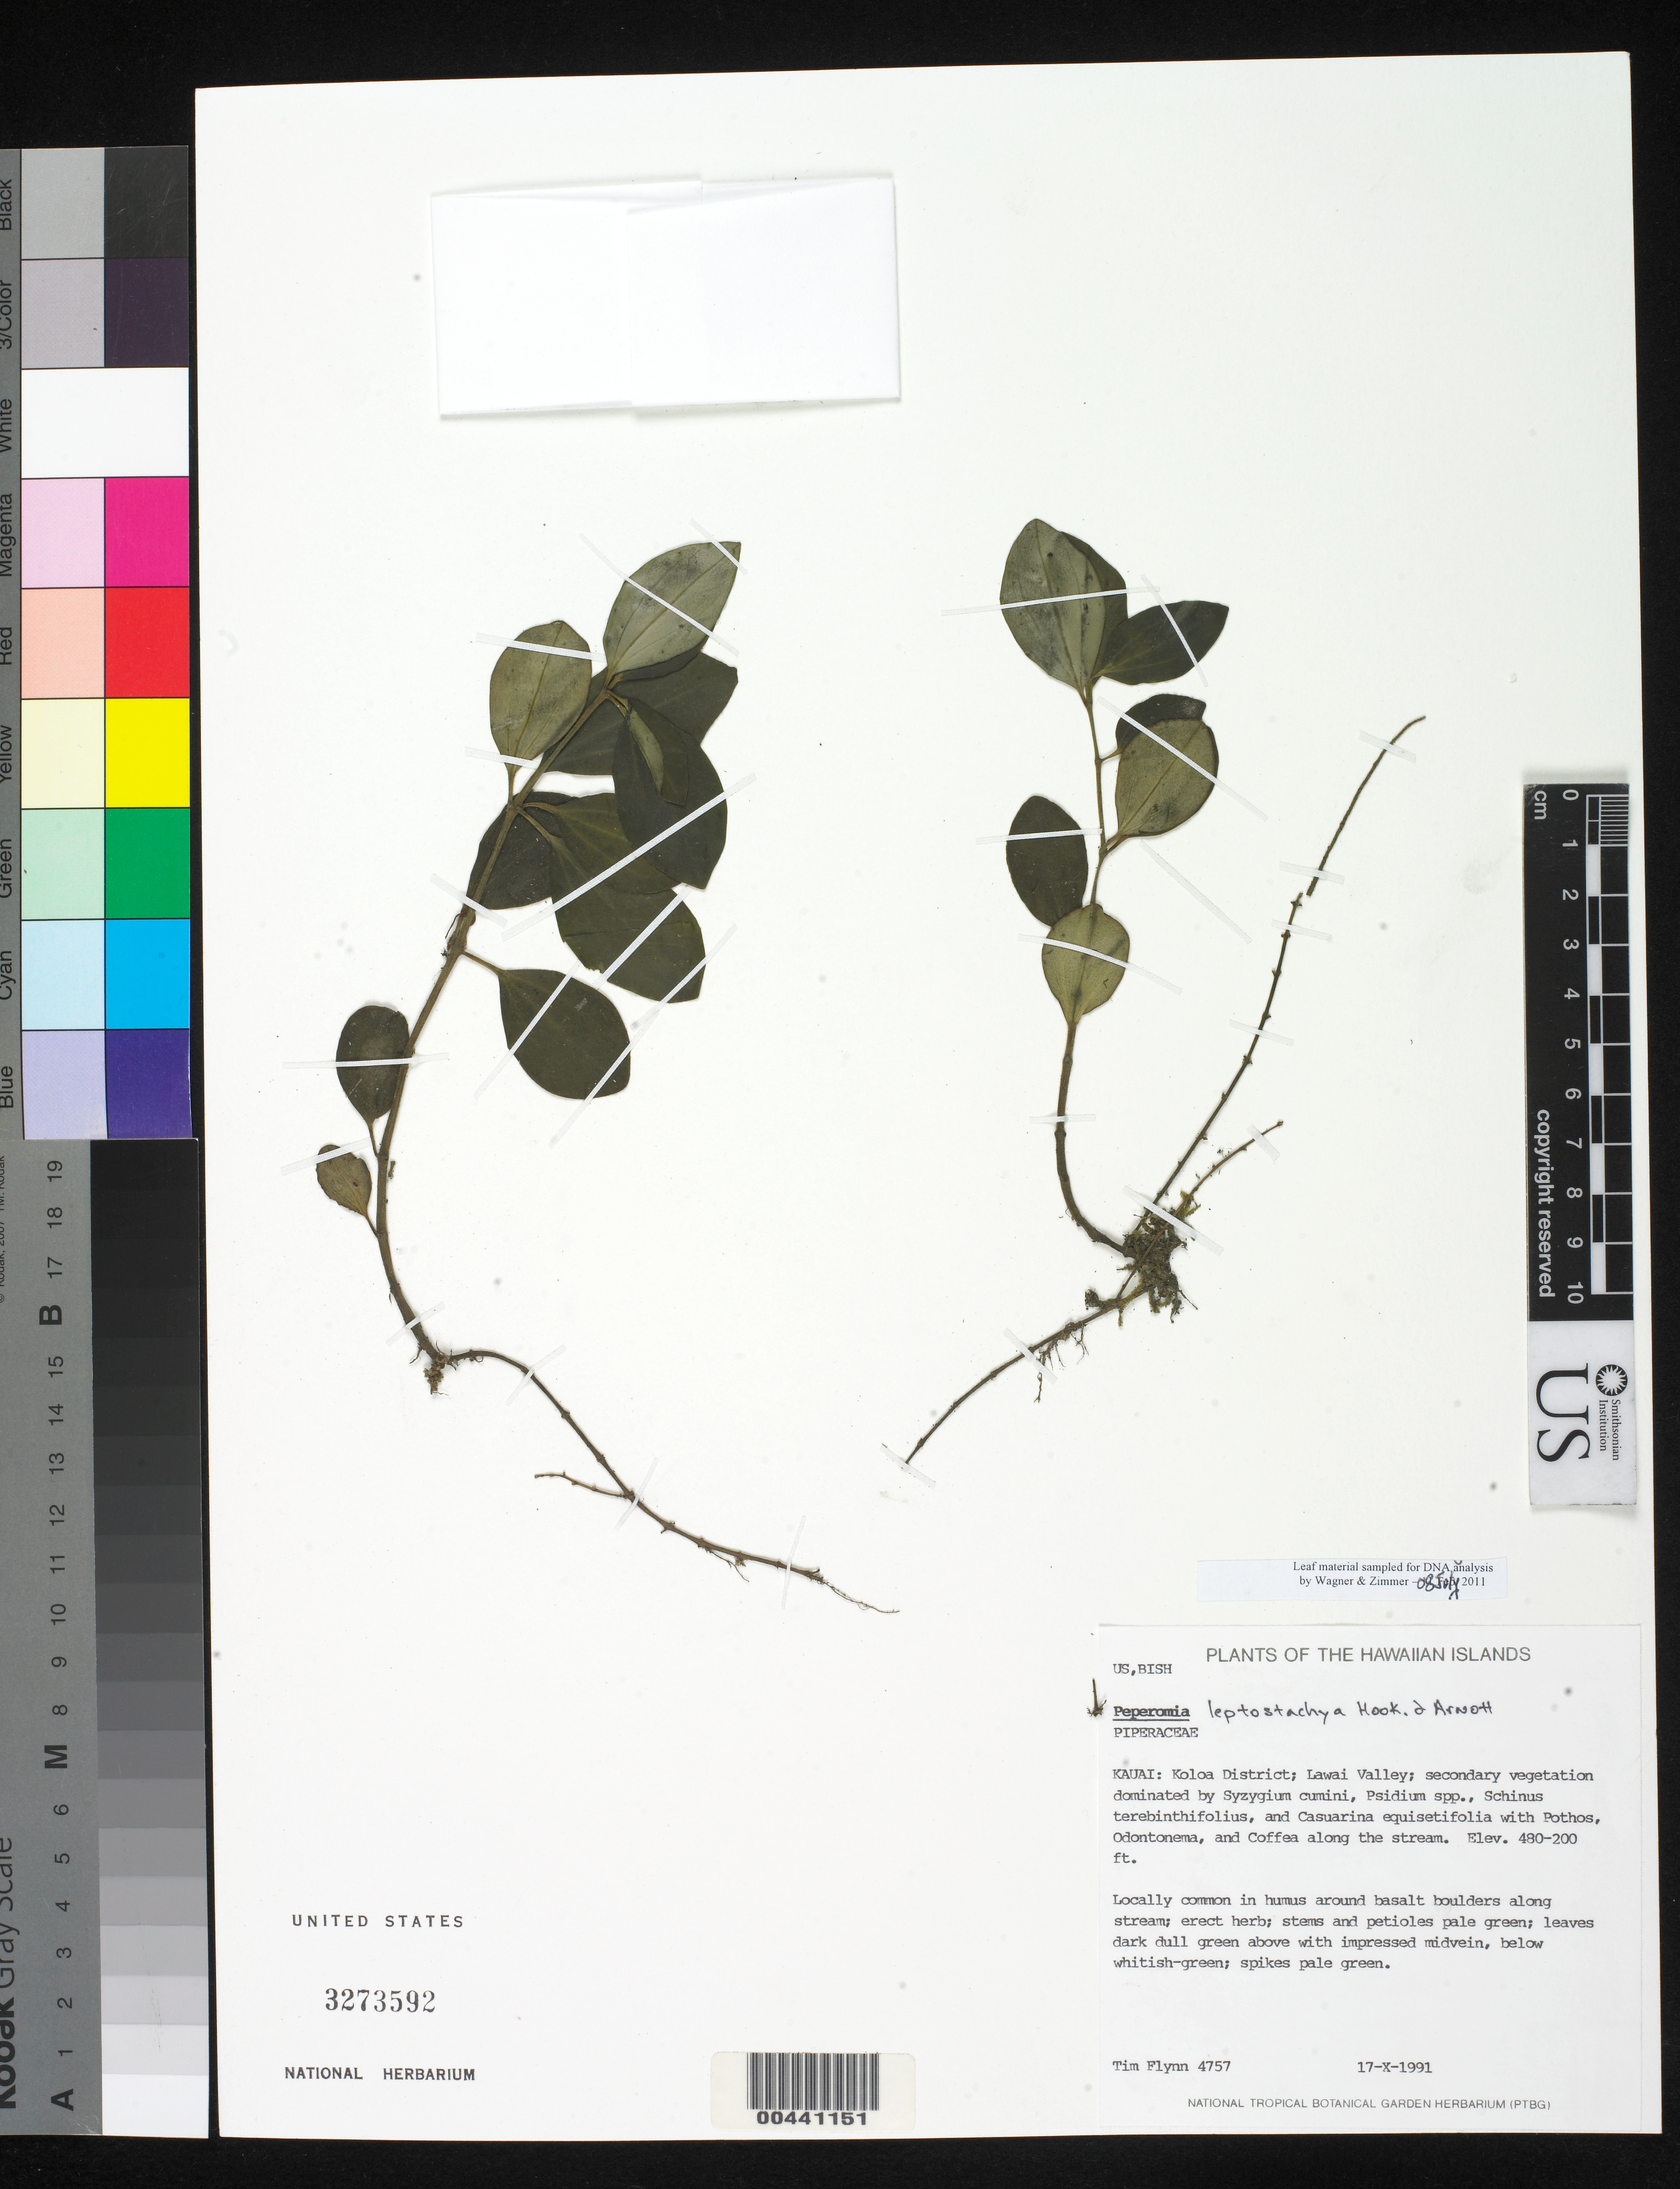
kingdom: Plantae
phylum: Tracheophyta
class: Magnoliopsida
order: Piperales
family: Piperaceae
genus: Peperomia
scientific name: Peperomia leptostachya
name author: Hook. & Arn.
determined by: Wagner, W. L., (BOT), Smithsonian Institution - National Museum of Natural History (UNITED STATES)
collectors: T. W. Flynn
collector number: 4757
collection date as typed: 17 Oct 1991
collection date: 1991-10-17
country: United States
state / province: Hawaii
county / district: Kauai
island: Kaua'i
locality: Koloa District, Lawai Valley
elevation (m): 61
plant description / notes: within Koloa civil within Lawai Valley; Leaf material sampled for DNA analysis byt WEagner & Zimmer - 8 Jul 2011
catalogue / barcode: US 3273592